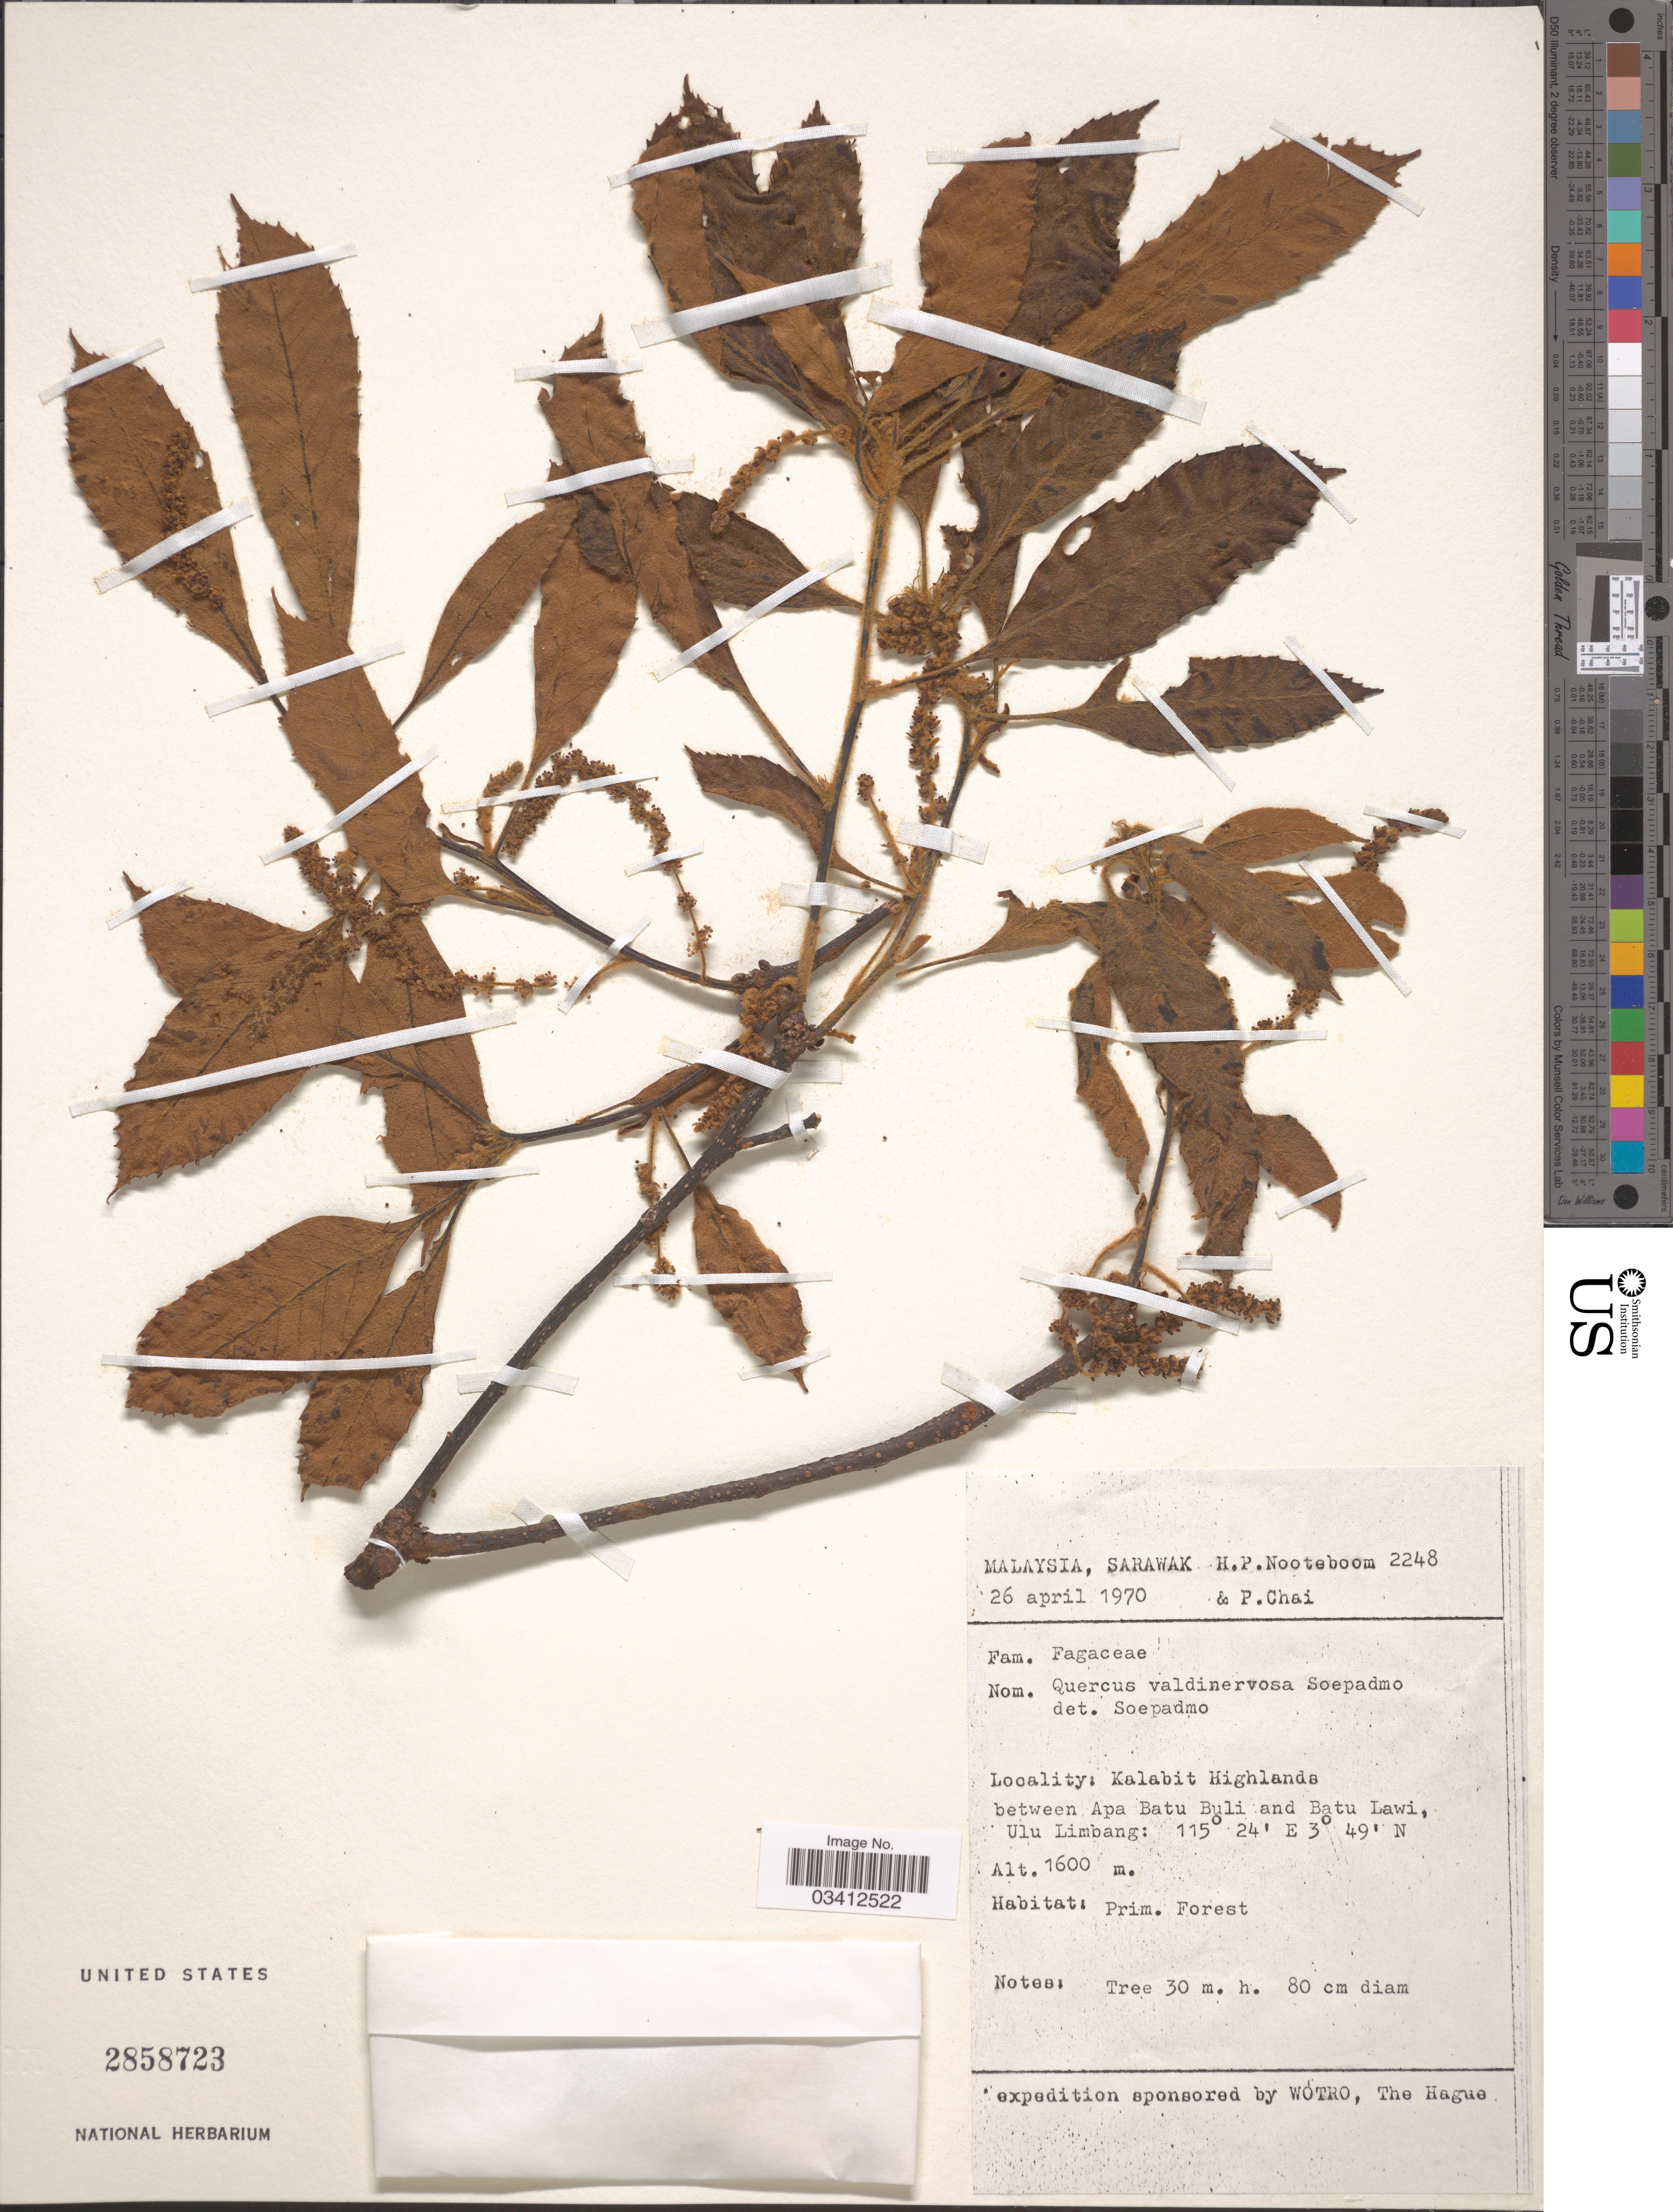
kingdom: Plantae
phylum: Tracheophyta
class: Magnoliopsida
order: Fagales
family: Fagaceae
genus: Quercus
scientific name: Quercus valdinervosa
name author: Soepadmo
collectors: H. P. Nooteboom & P. Chai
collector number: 2248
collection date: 1970-04-26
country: Malaysia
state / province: Sarawak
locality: Kalabit Highlands between Apa Batu Buli and Batu Lawi, Ulu Limbang.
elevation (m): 1600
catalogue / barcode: US 2858723